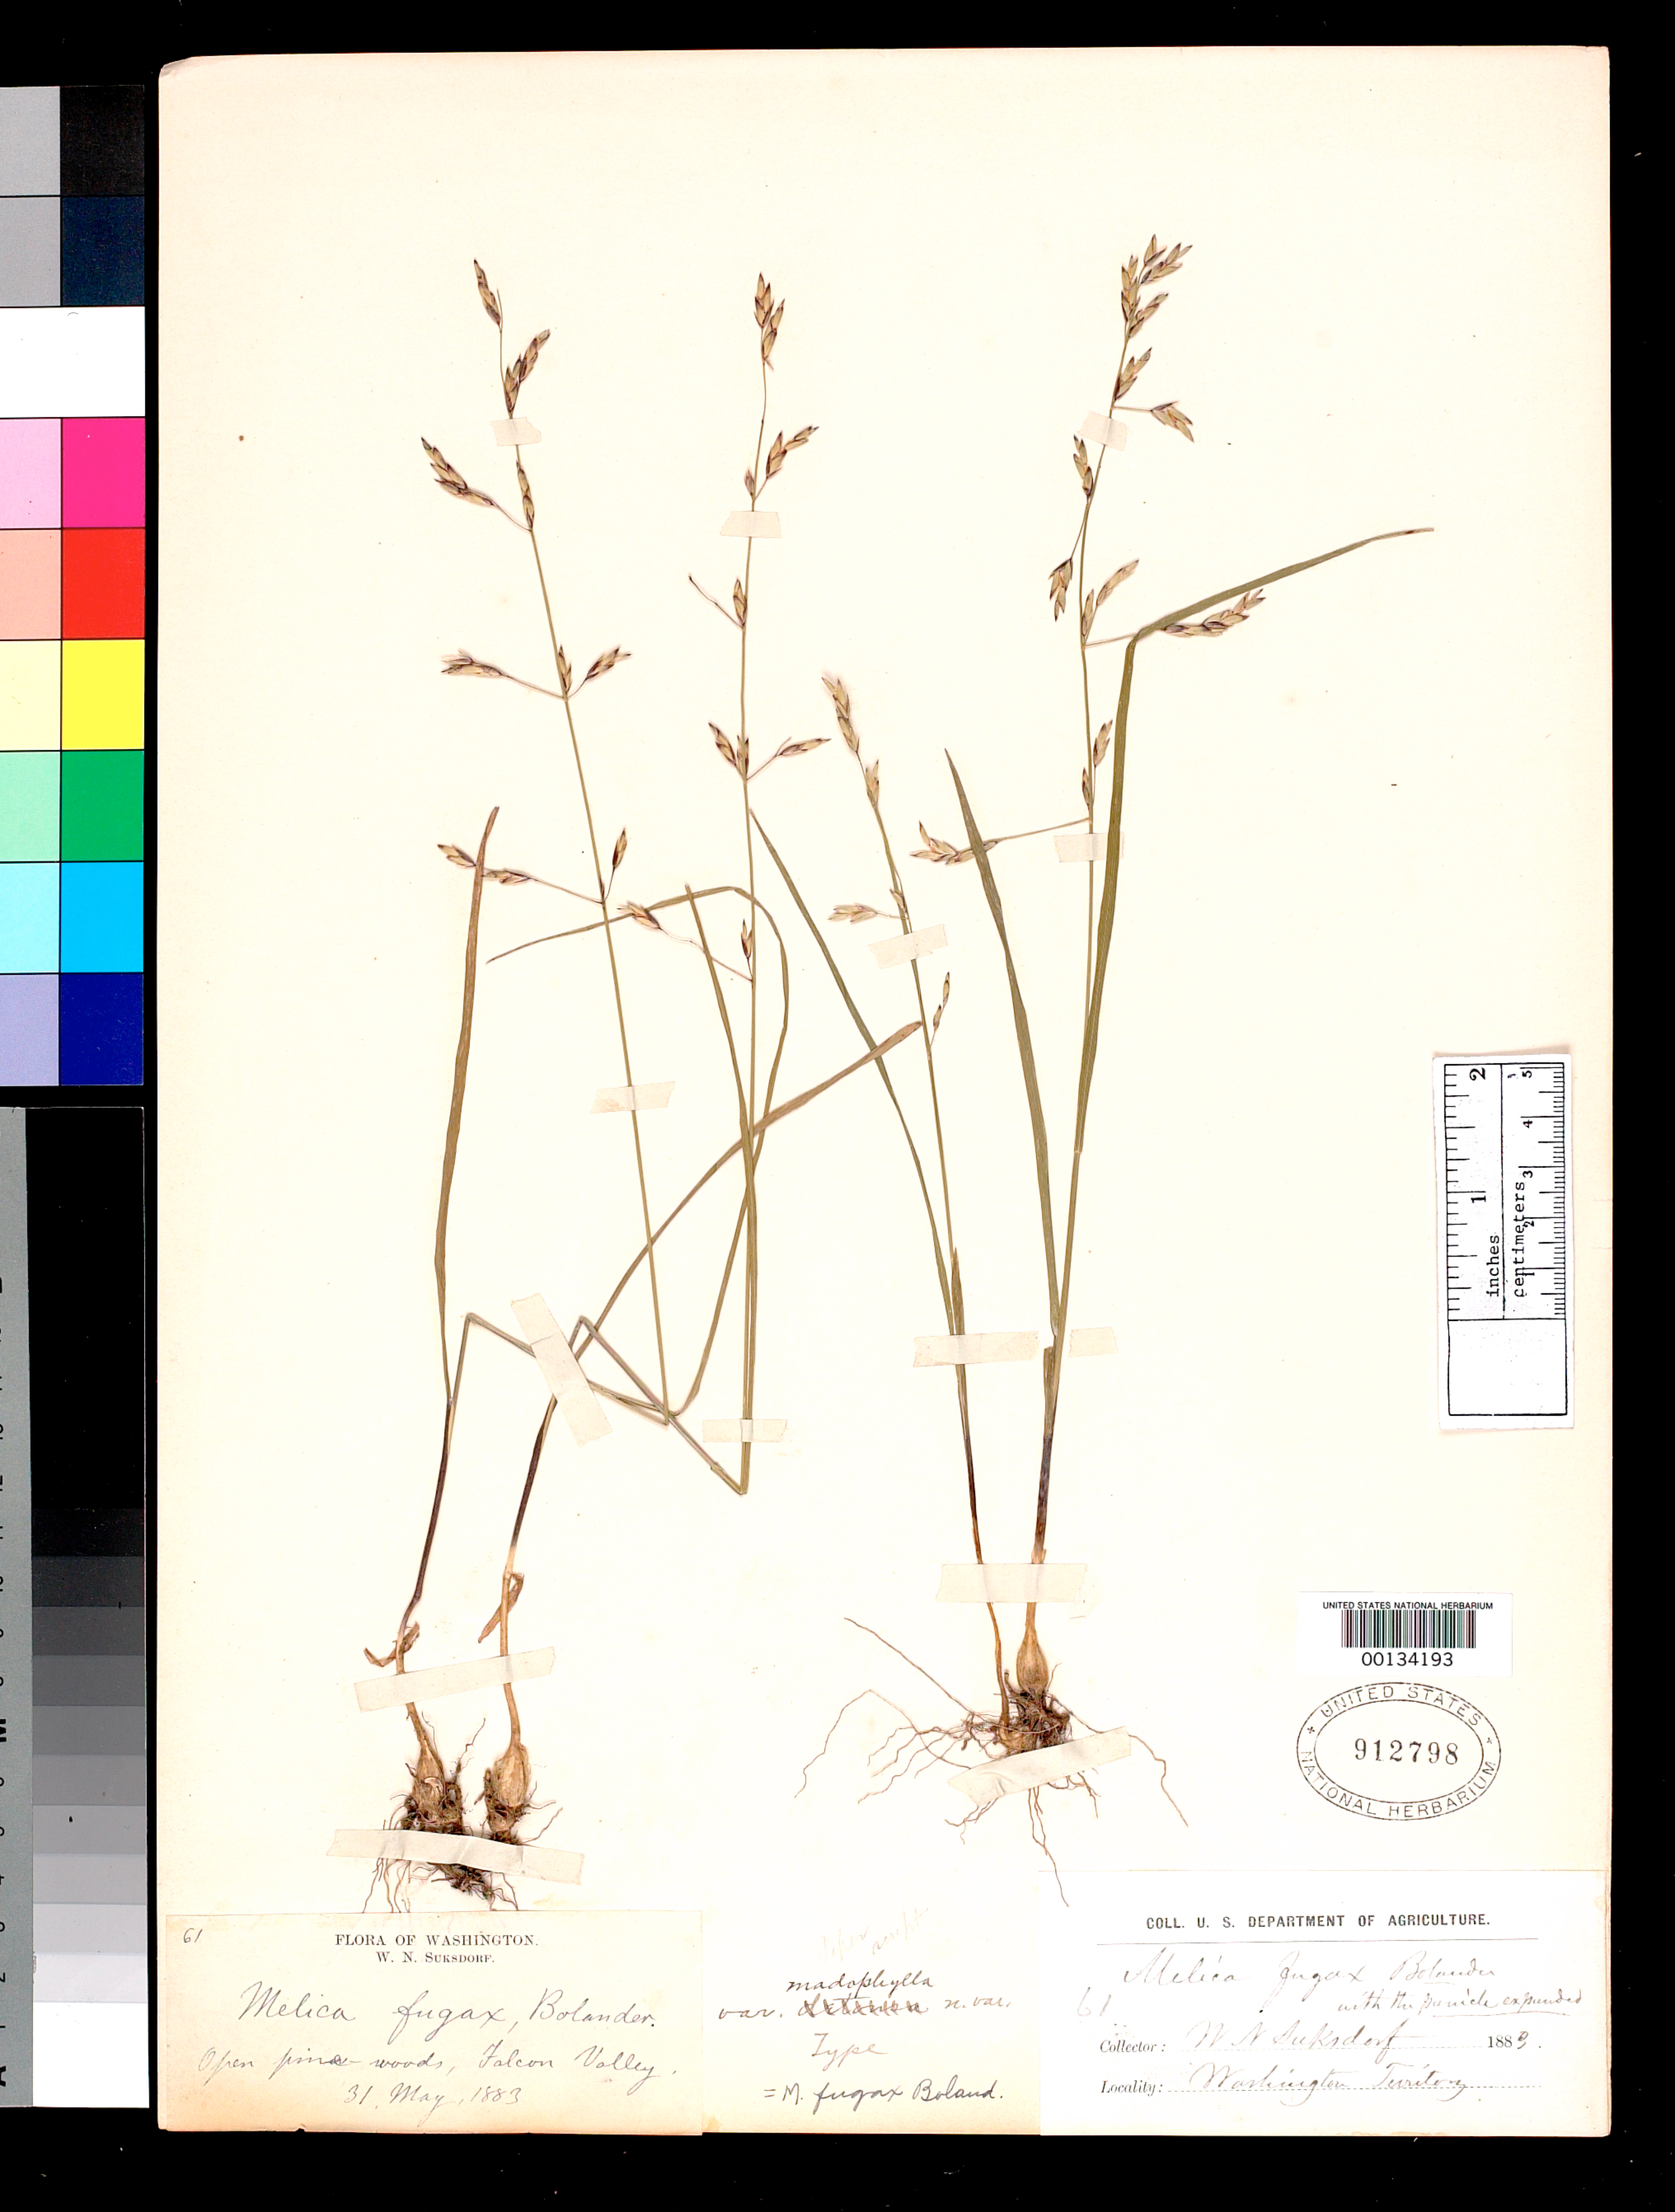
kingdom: Plantae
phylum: Tracheophyta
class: Liliopsida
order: Poales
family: Poaceae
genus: Melica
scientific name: Melica fugax subsp. madophylla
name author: Piper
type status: Holotype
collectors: W. N. Suksdorf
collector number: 61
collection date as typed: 31 May 1883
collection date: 1883-05-31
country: United States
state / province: Washington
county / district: Klickitat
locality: Falcon Valley.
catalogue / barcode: US 912798